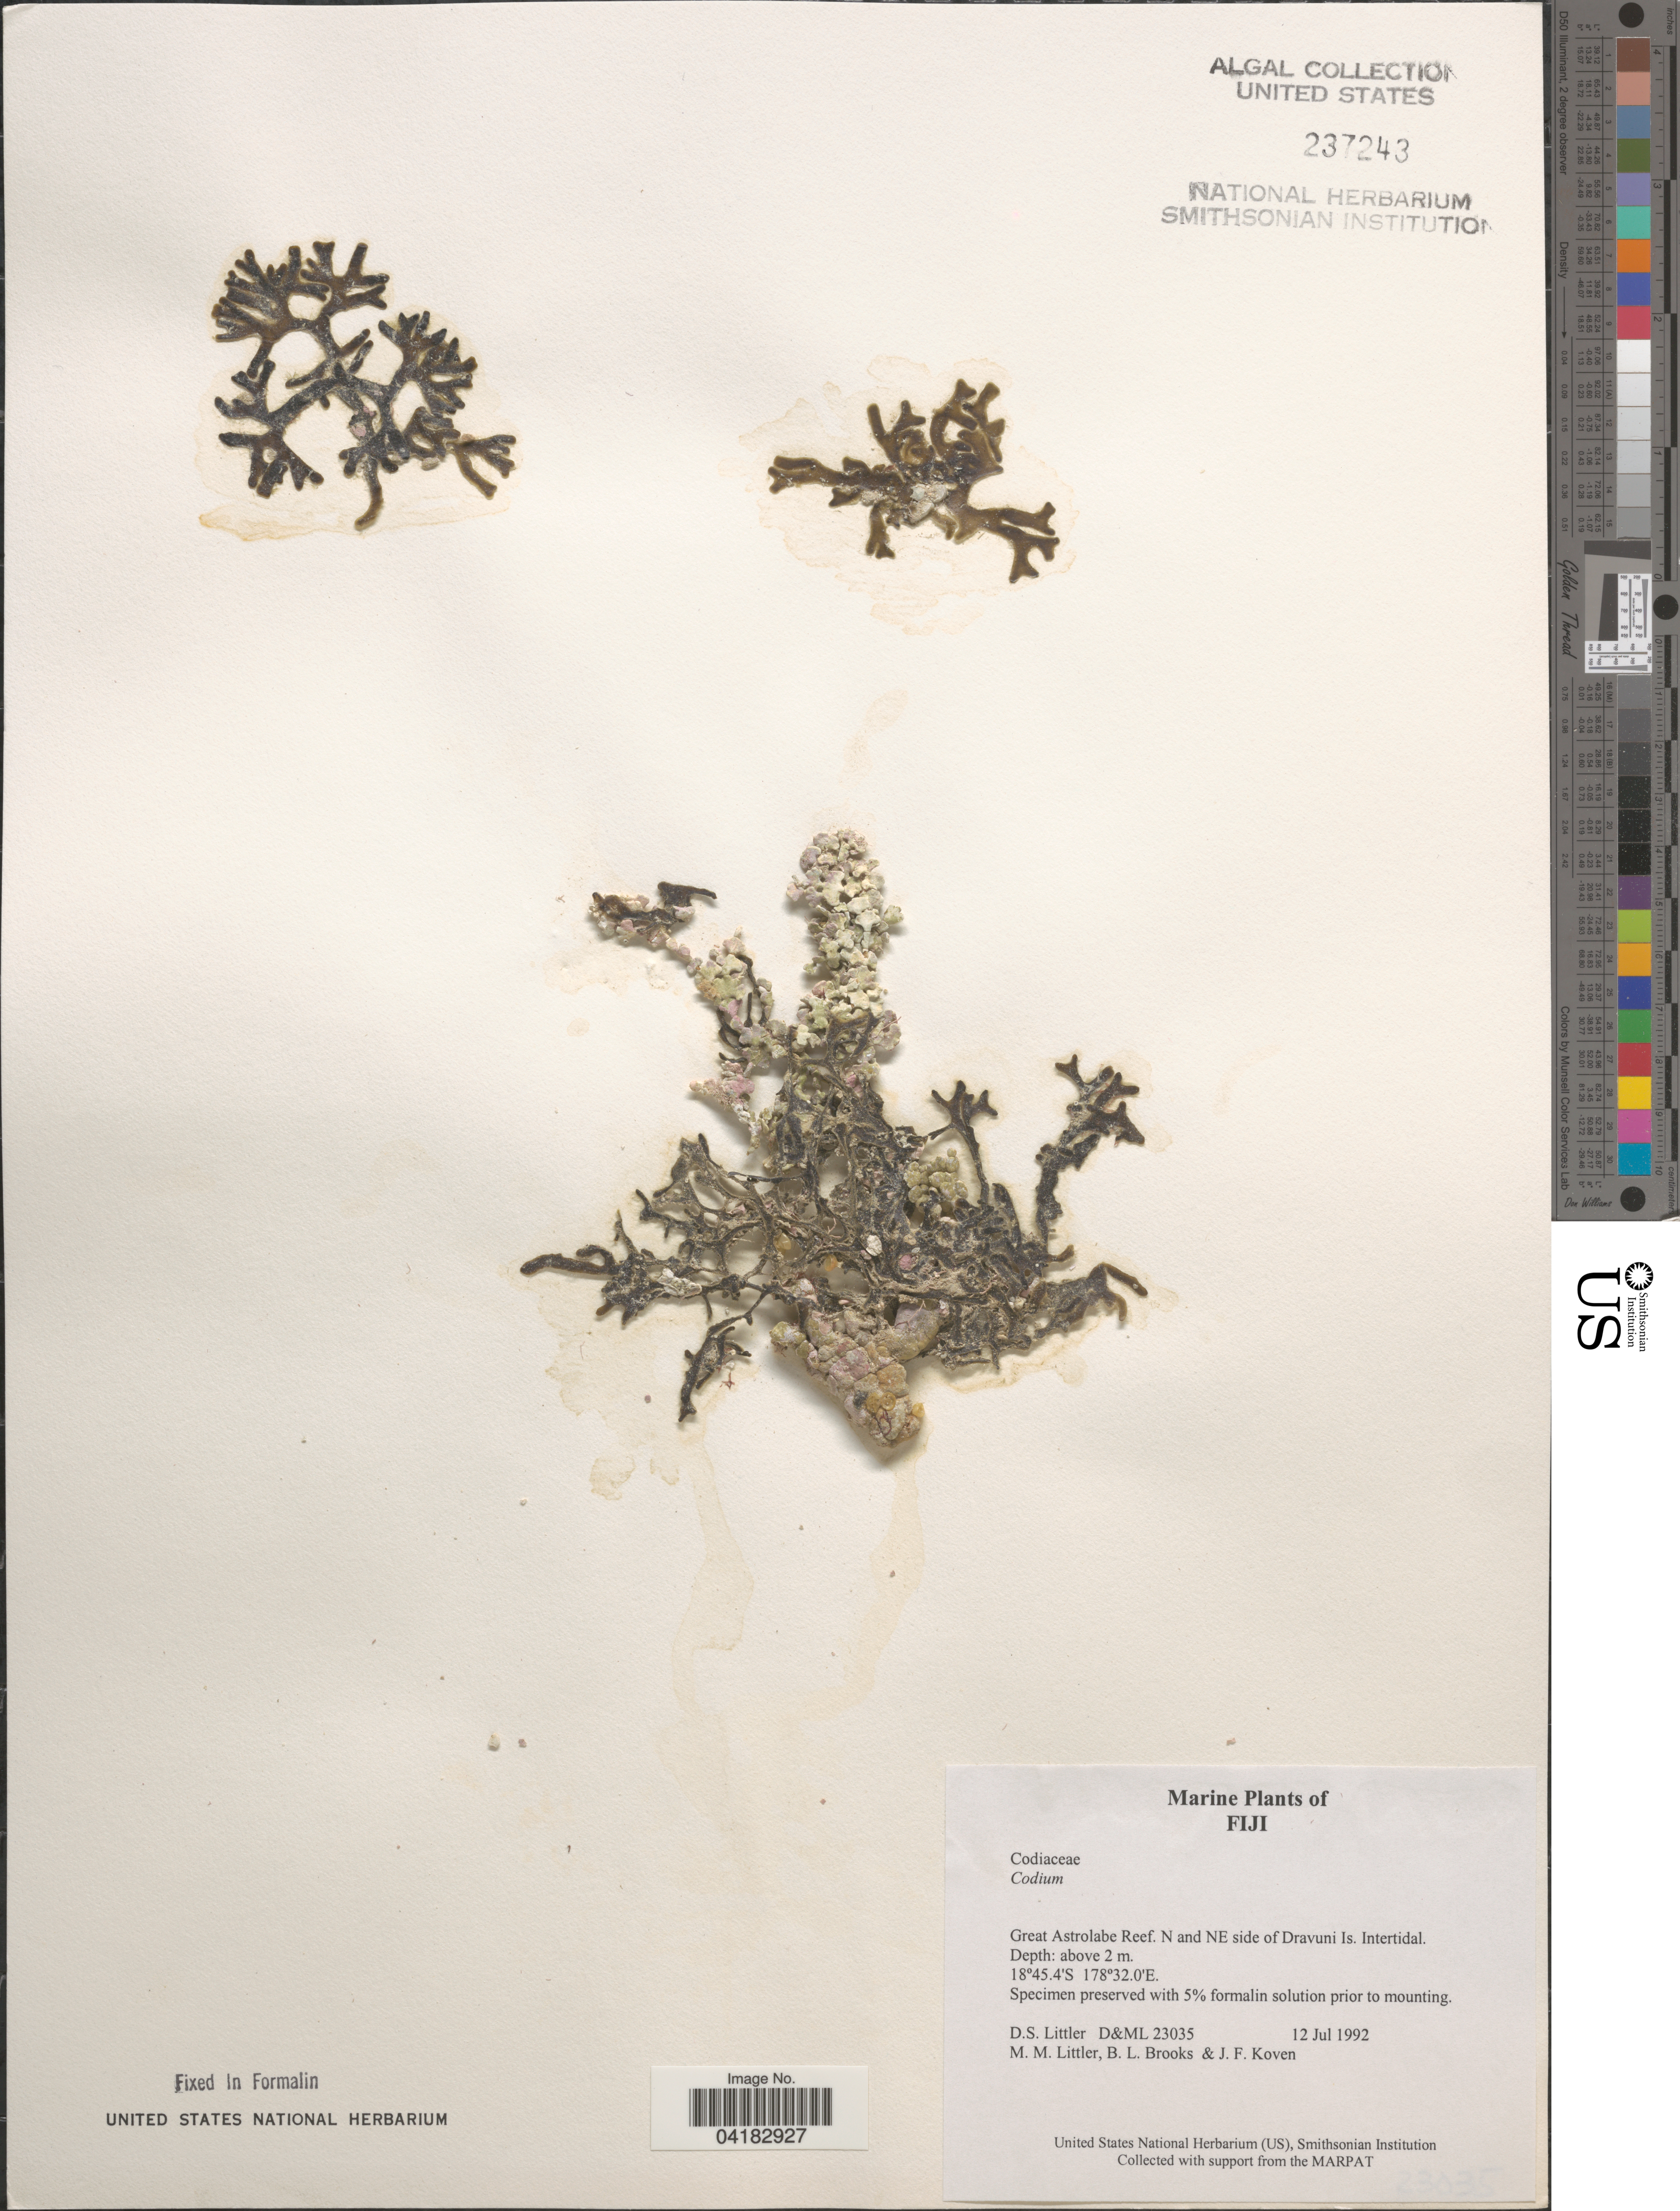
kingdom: Plantae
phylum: Chlorophyta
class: Ulvophyceae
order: Bryopsidales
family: Codiaceae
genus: Codium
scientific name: Codium sp.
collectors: D. S. Littler, B. Brooks & J. Koven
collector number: D&ML23035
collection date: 1992-07-12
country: Fiji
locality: Great Astrolabe Reef. N and NE side of Dravuni Is. Intertidal.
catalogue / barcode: US 237243